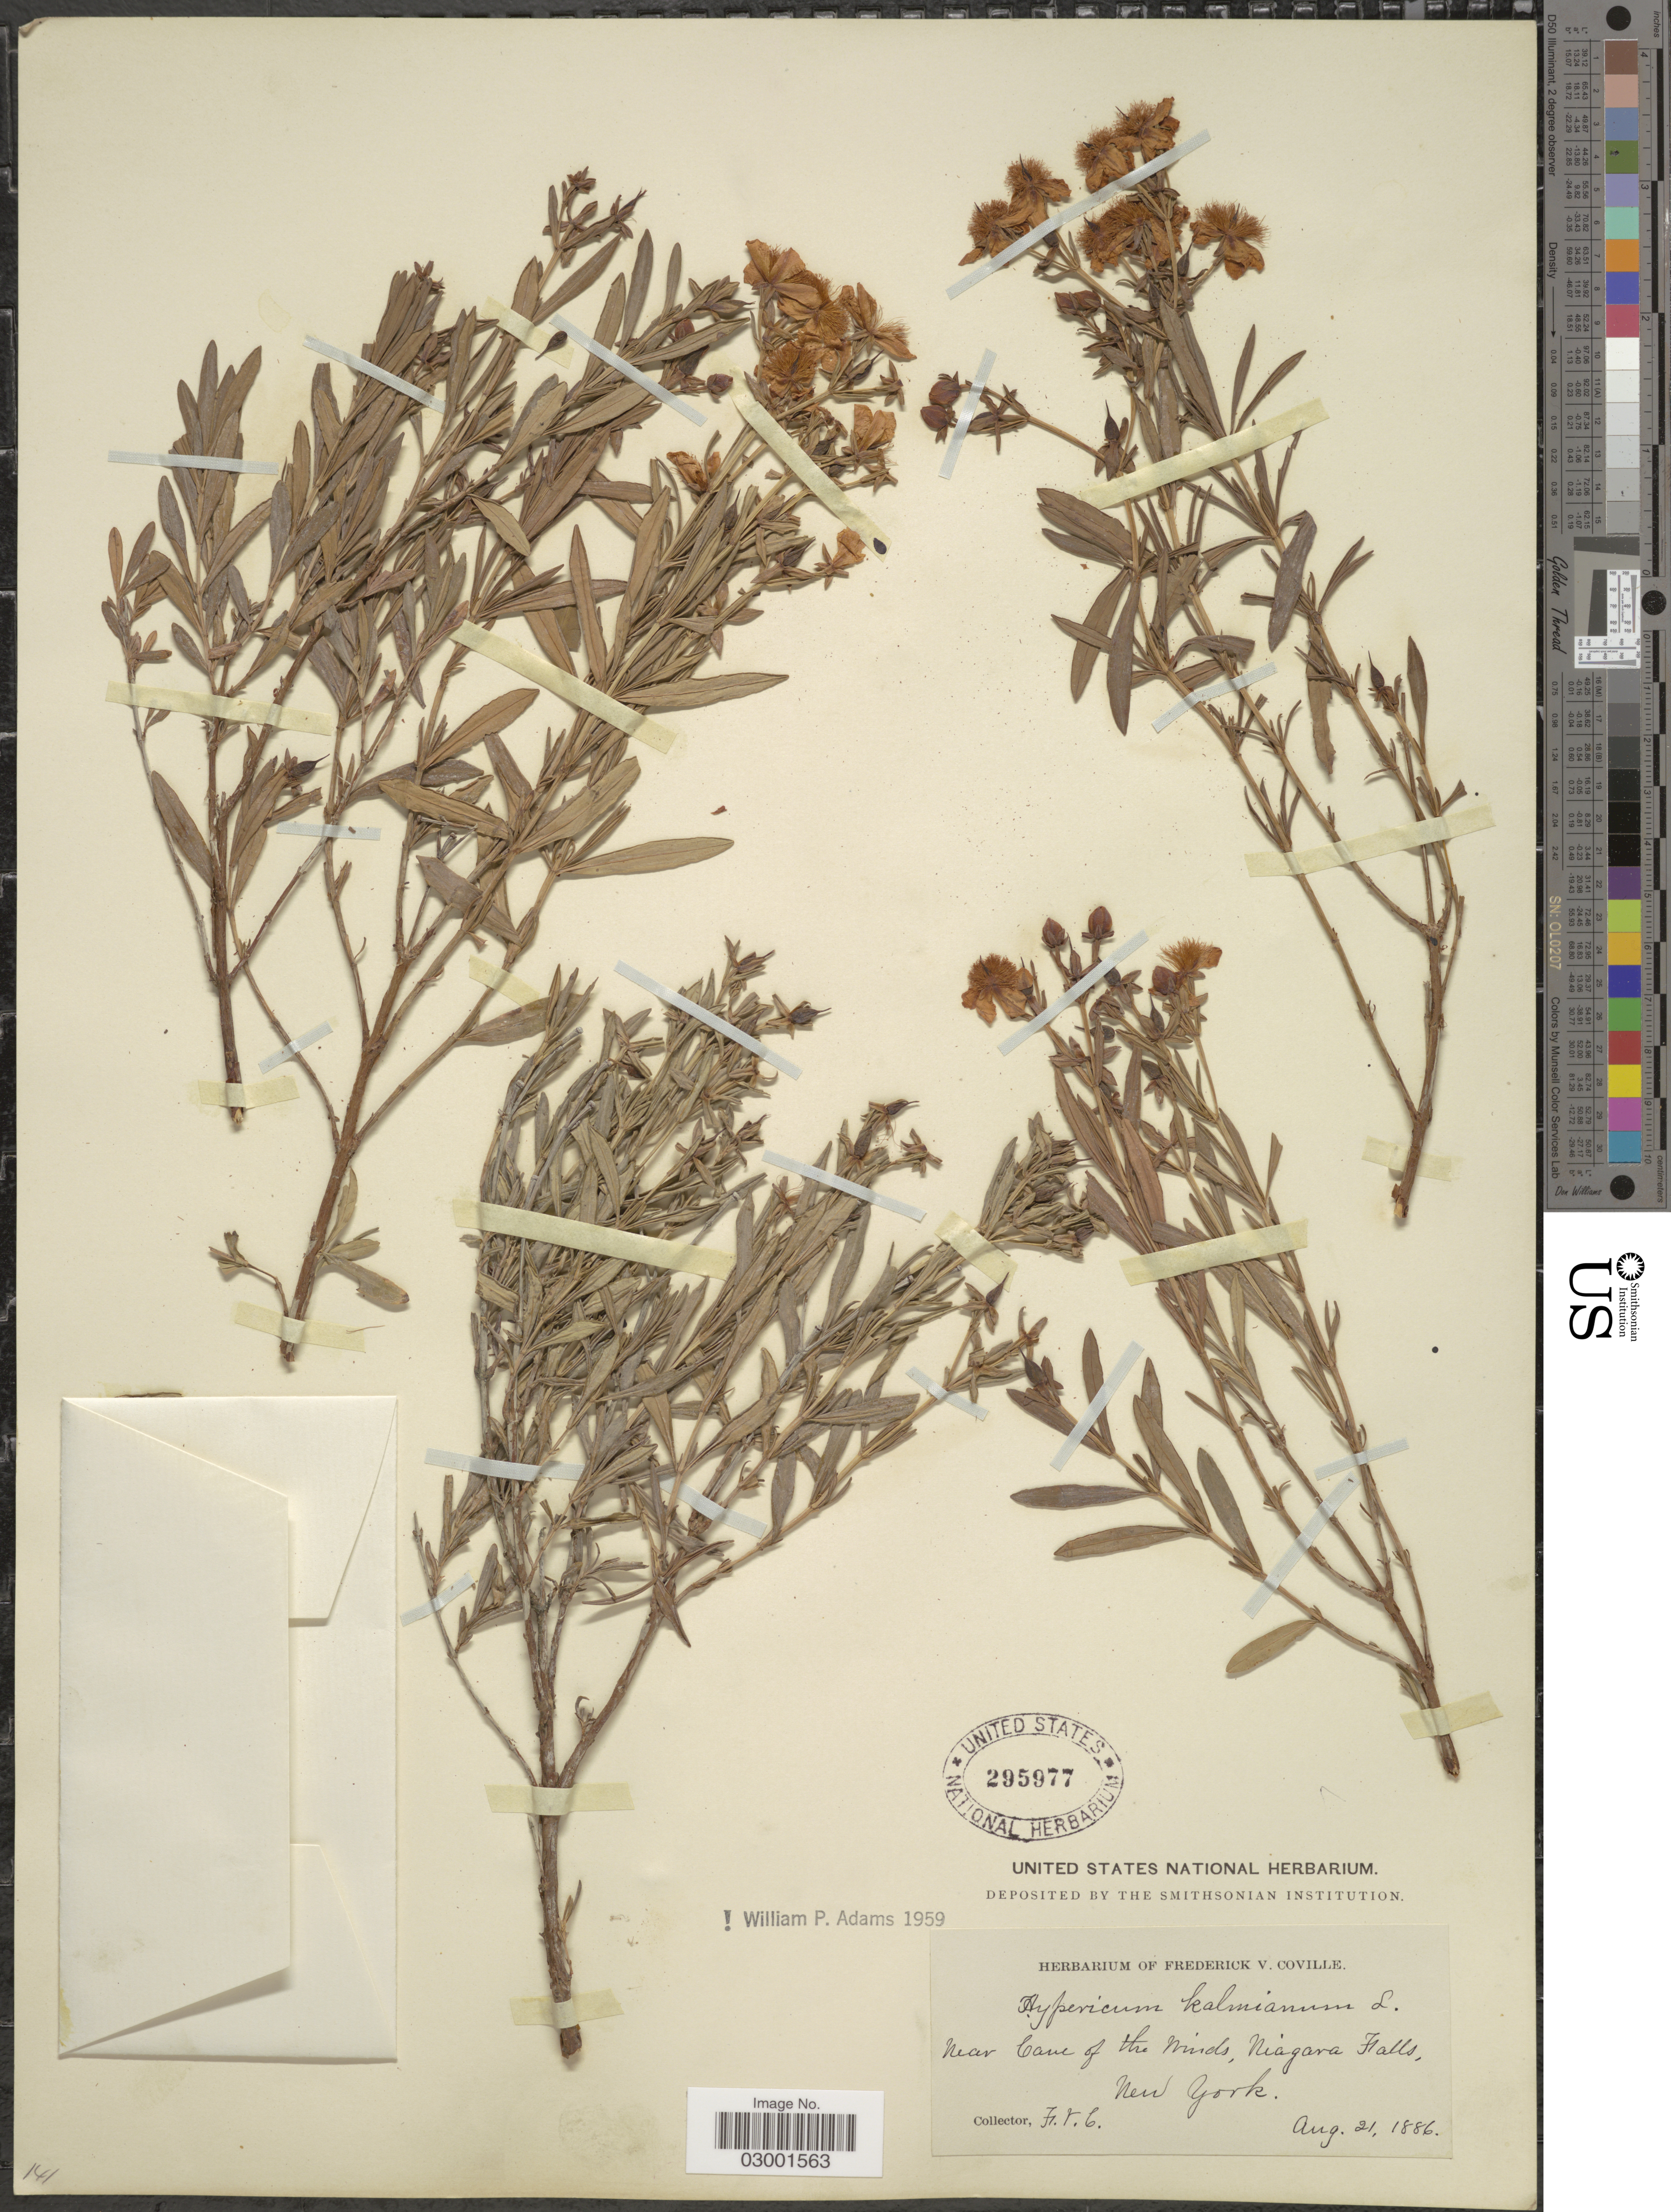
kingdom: Plantae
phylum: Tracheophyta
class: Magnoliopsida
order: Malpighiales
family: Hypericaceae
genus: Hypericum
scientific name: Hypericum kalmianum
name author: L.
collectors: F. V. Coville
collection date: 1886-08-21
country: United States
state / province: New York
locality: Near Cane of the Winds, Niagara Falls.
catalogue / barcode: US 295977